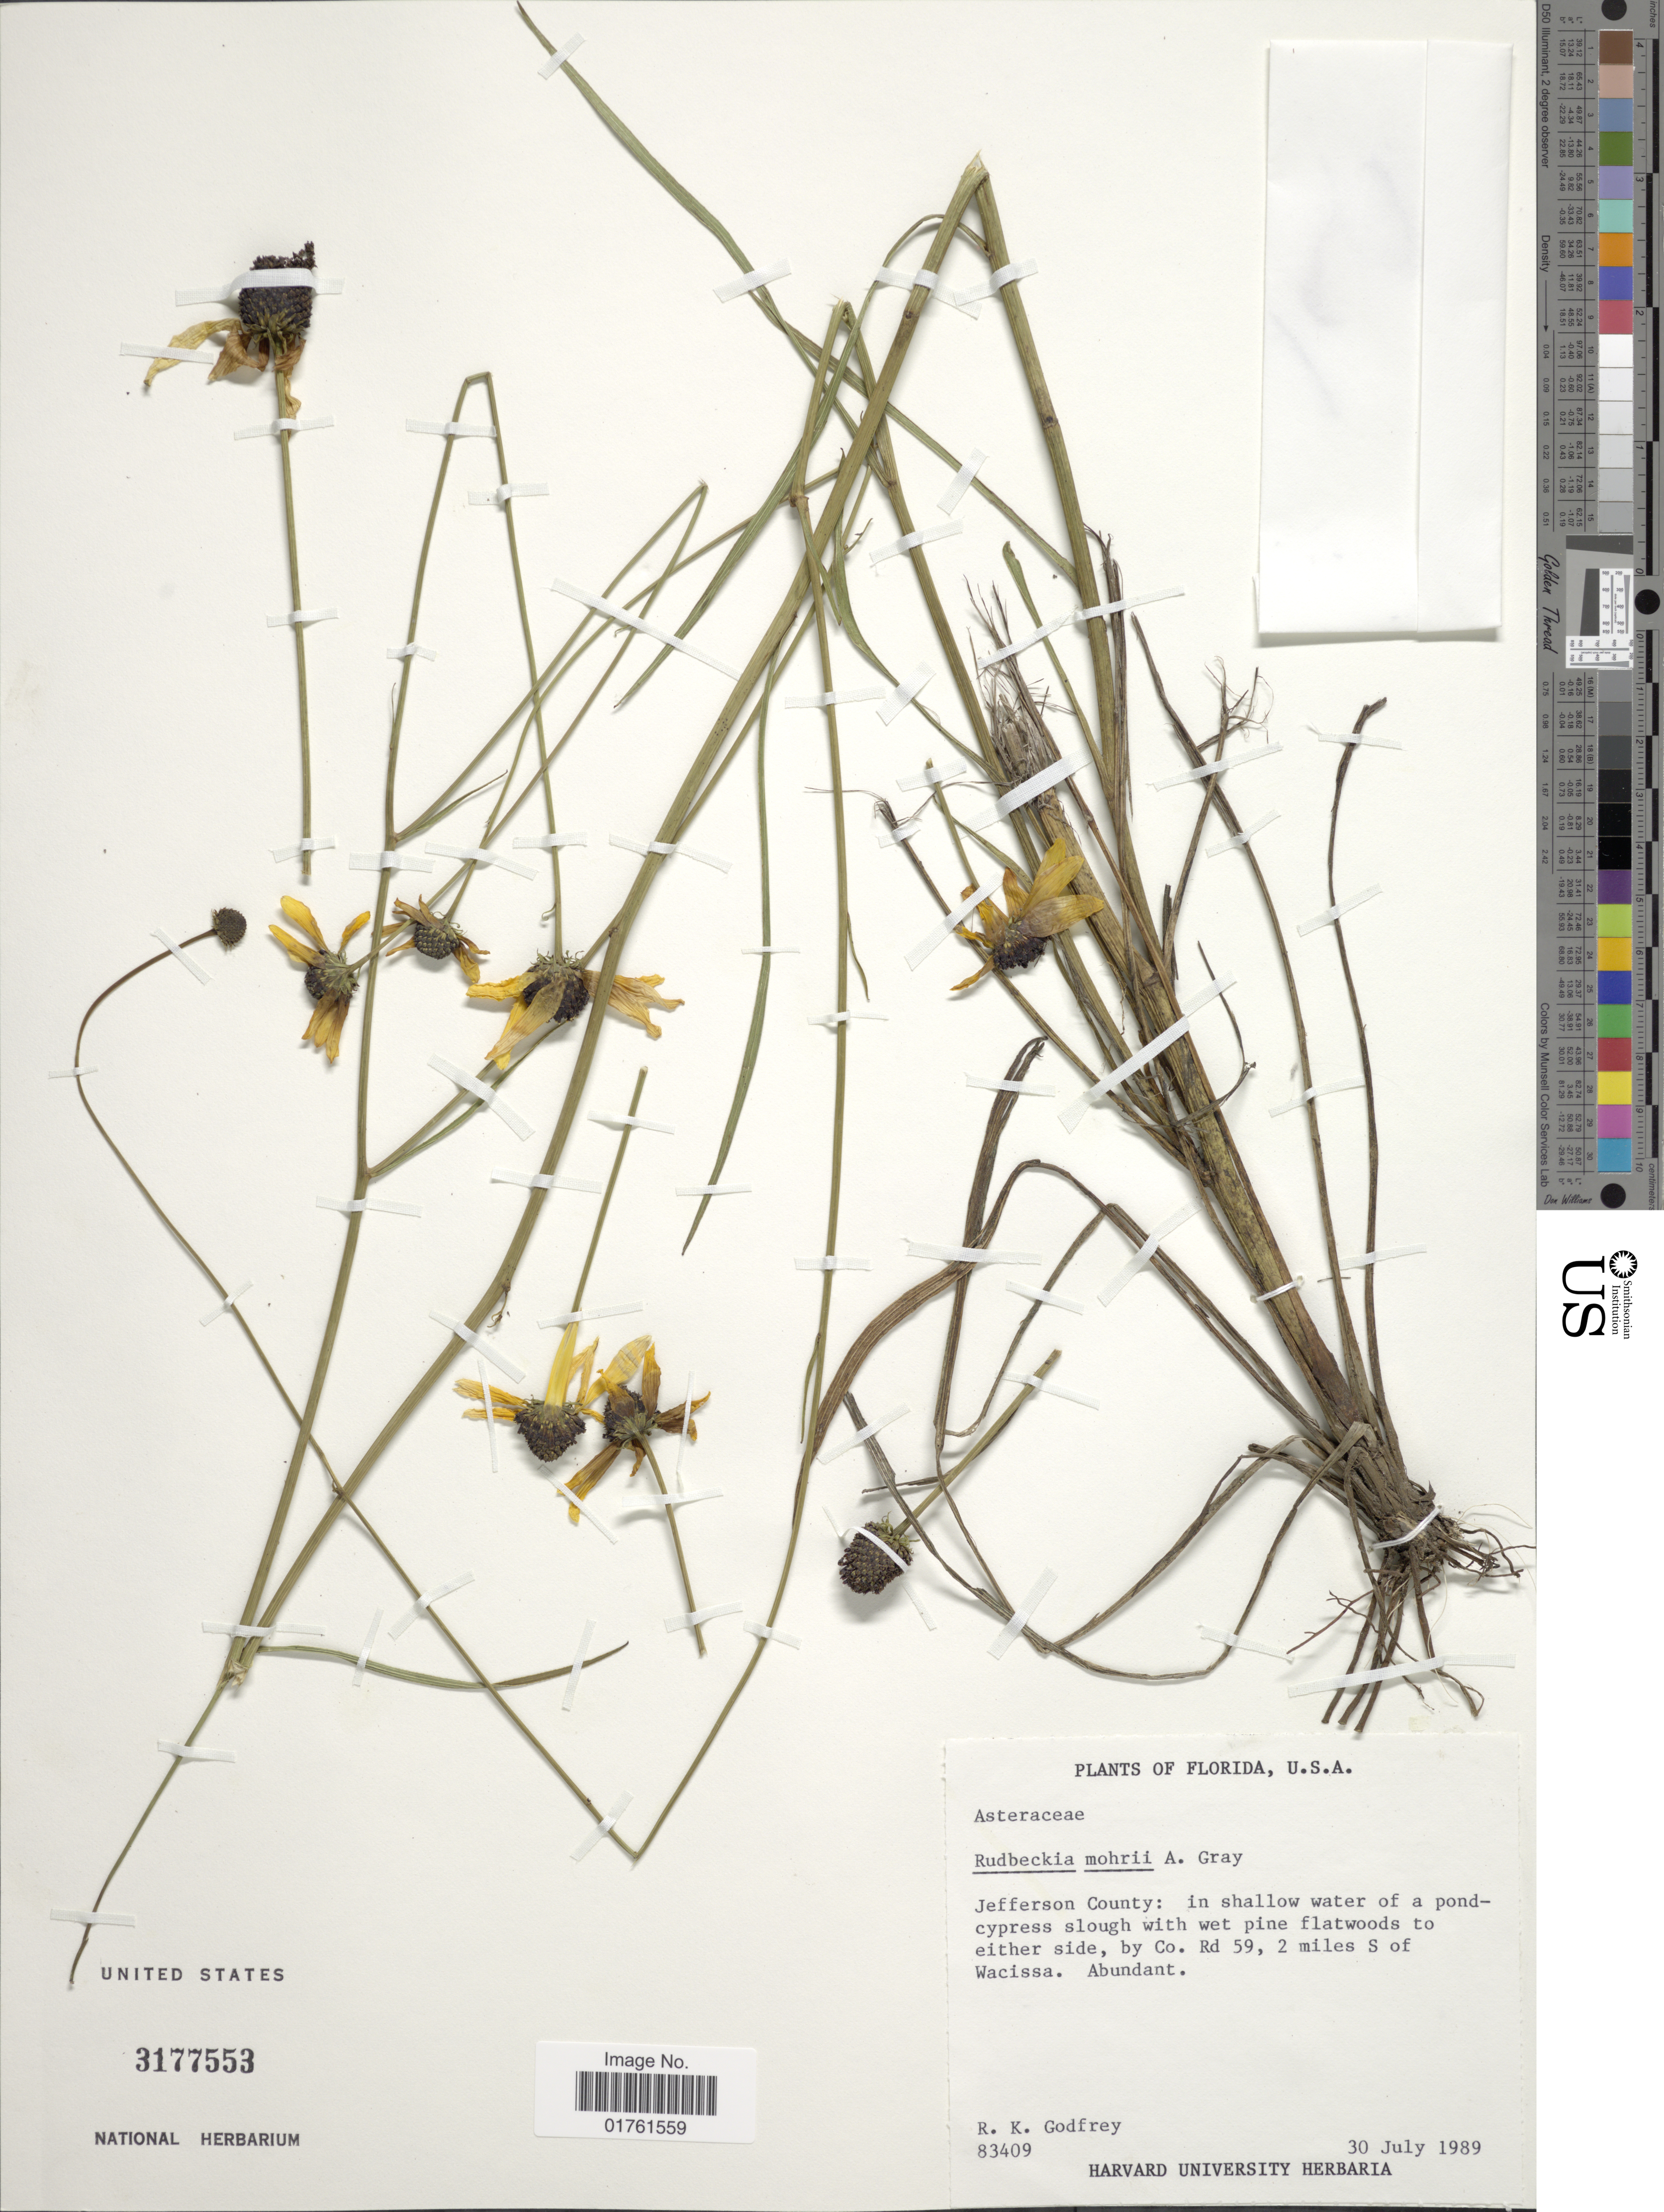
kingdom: Plantae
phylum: Tracheophyta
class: Magnoliopsida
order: Asterales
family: Asteraceae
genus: Rudbeckia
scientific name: Rudbeckia mohri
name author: A. Gray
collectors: R. K. Godfrey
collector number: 83409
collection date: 1989-07-30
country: United States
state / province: Florida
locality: Jefferson County: in shallow water of a pondcypress slough with wet pine flatwoods to either side, by Co. Rd 59, 2 miles S of Wacissa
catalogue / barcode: US 3177553